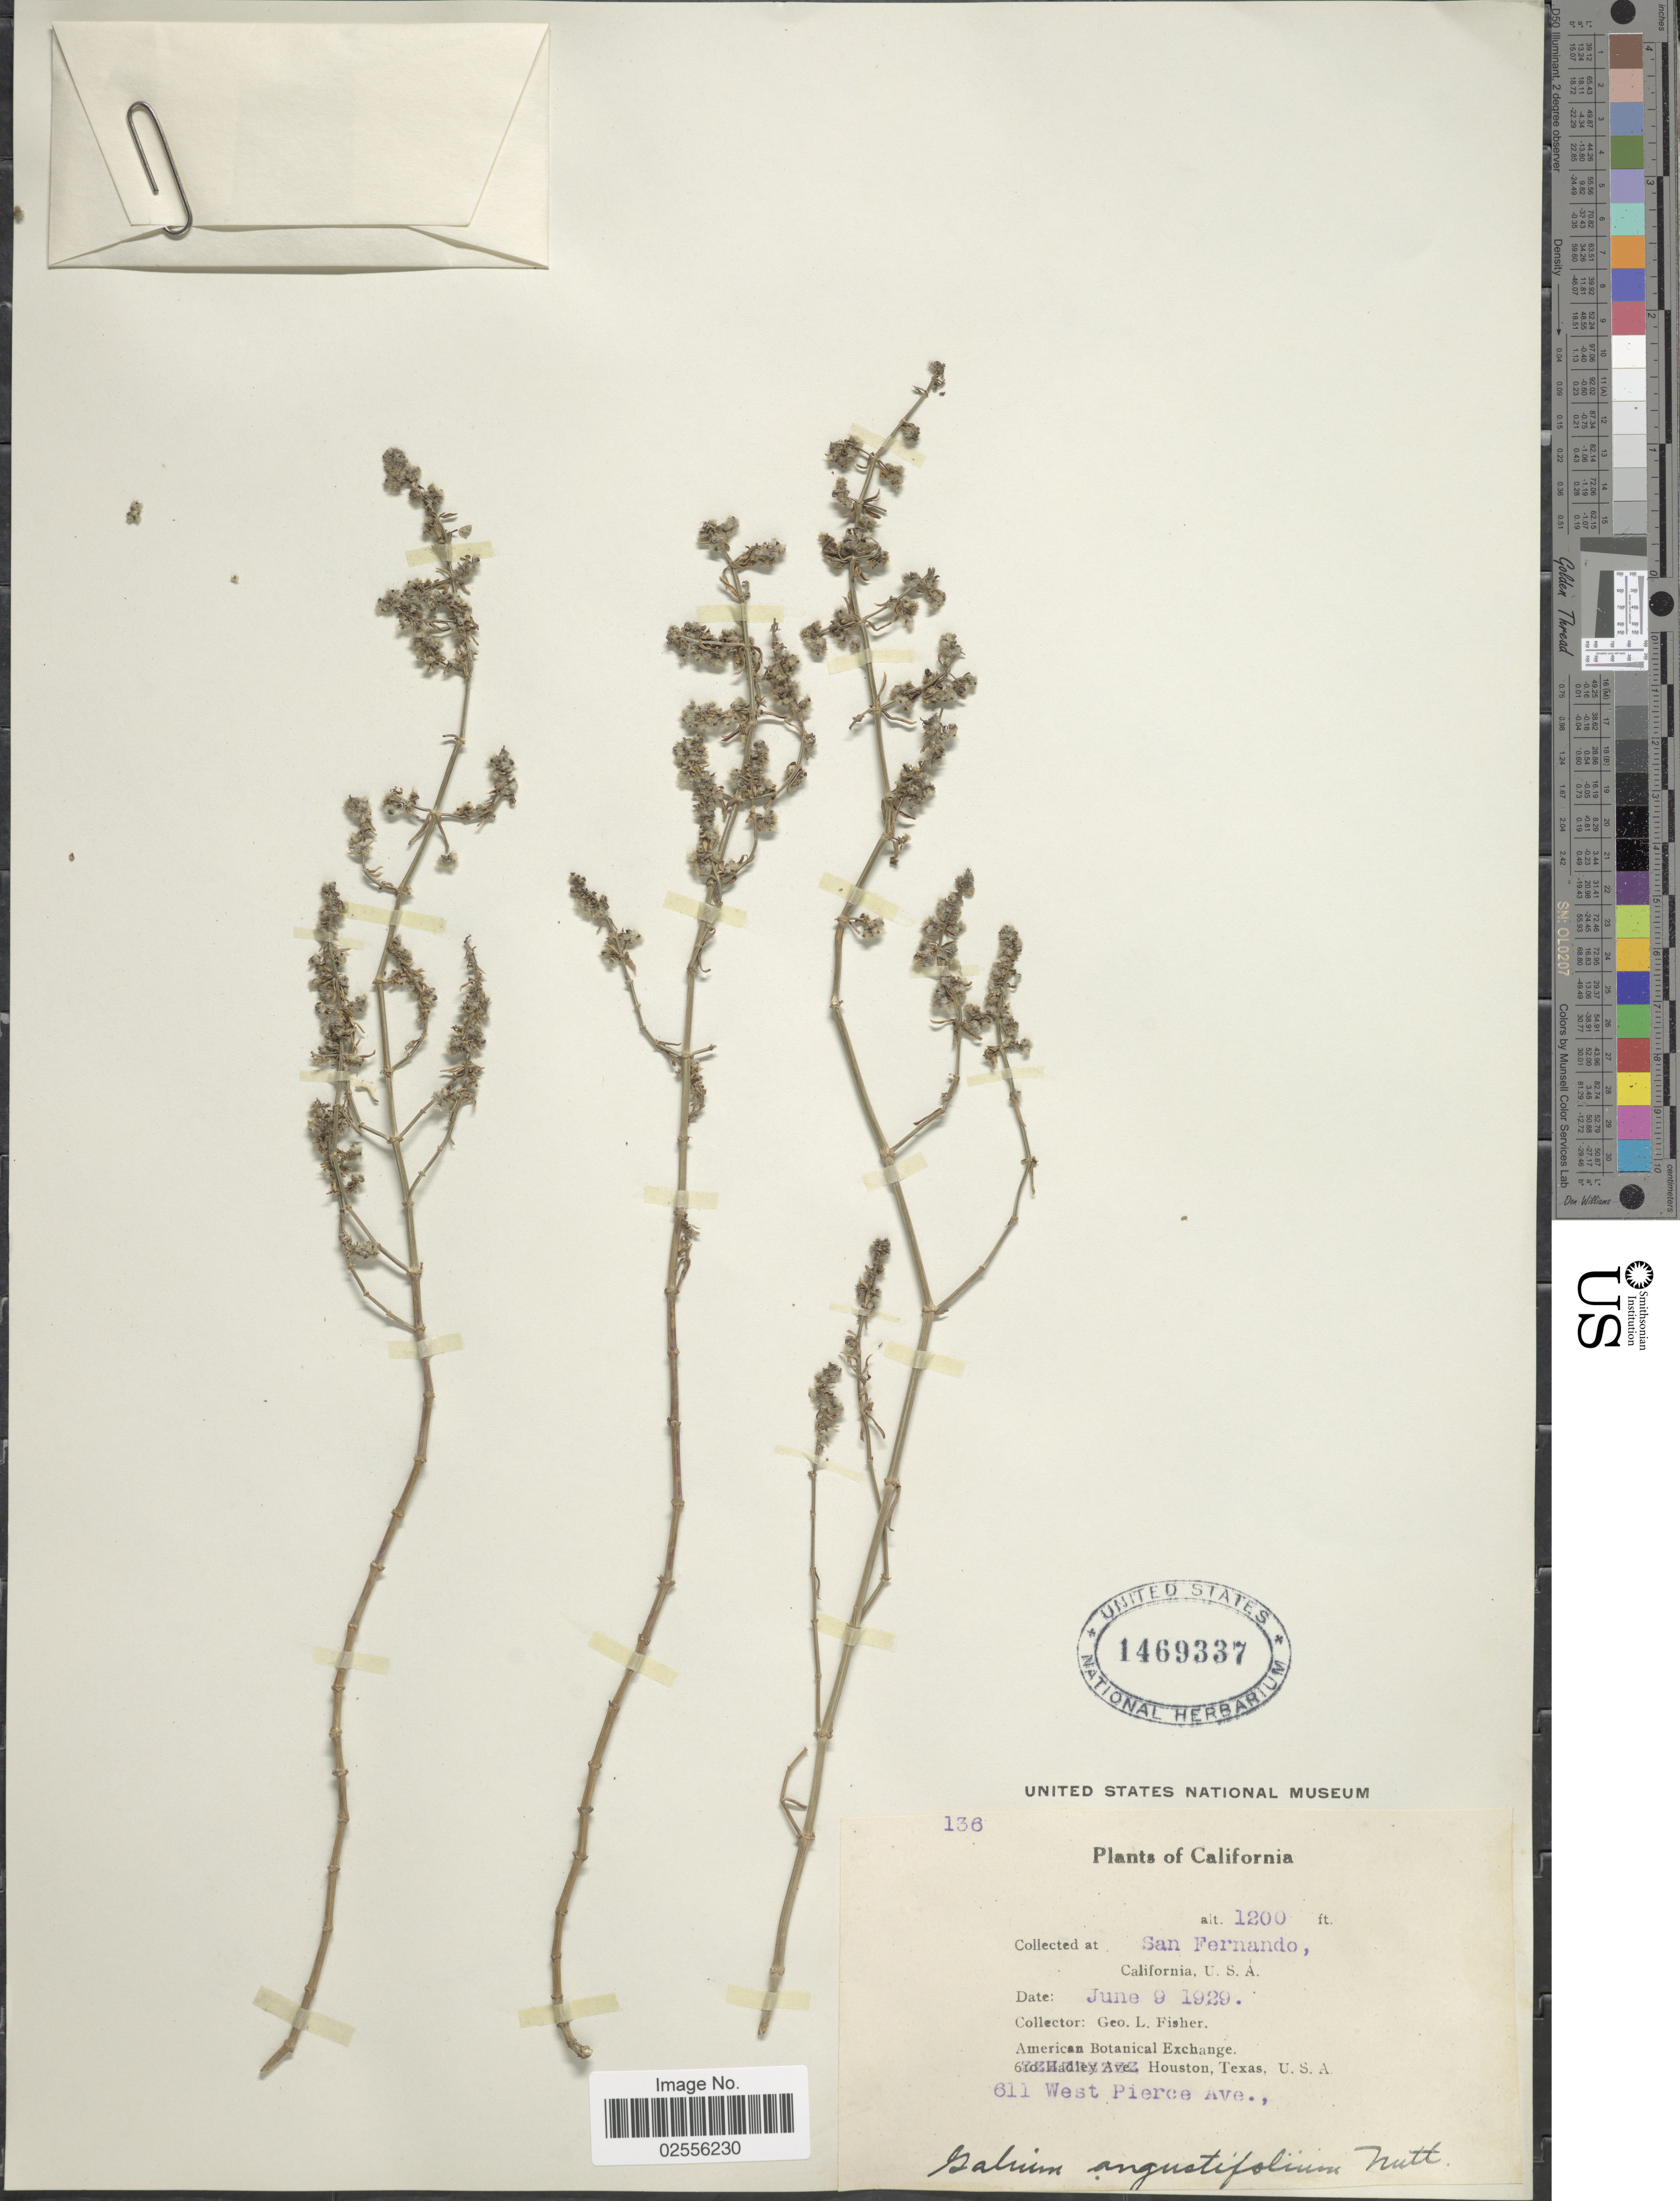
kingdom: Plantae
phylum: Tracheophyta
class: Magnoliopsida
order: Gentianales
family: Rubiaceae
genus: Galium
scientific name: Galium angustifolium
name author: Nutt.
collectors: G. L. Fisher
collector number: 136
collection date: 1929-06-09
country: United States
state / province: California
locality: San Fernando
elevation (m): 366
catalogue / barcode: US 1469337